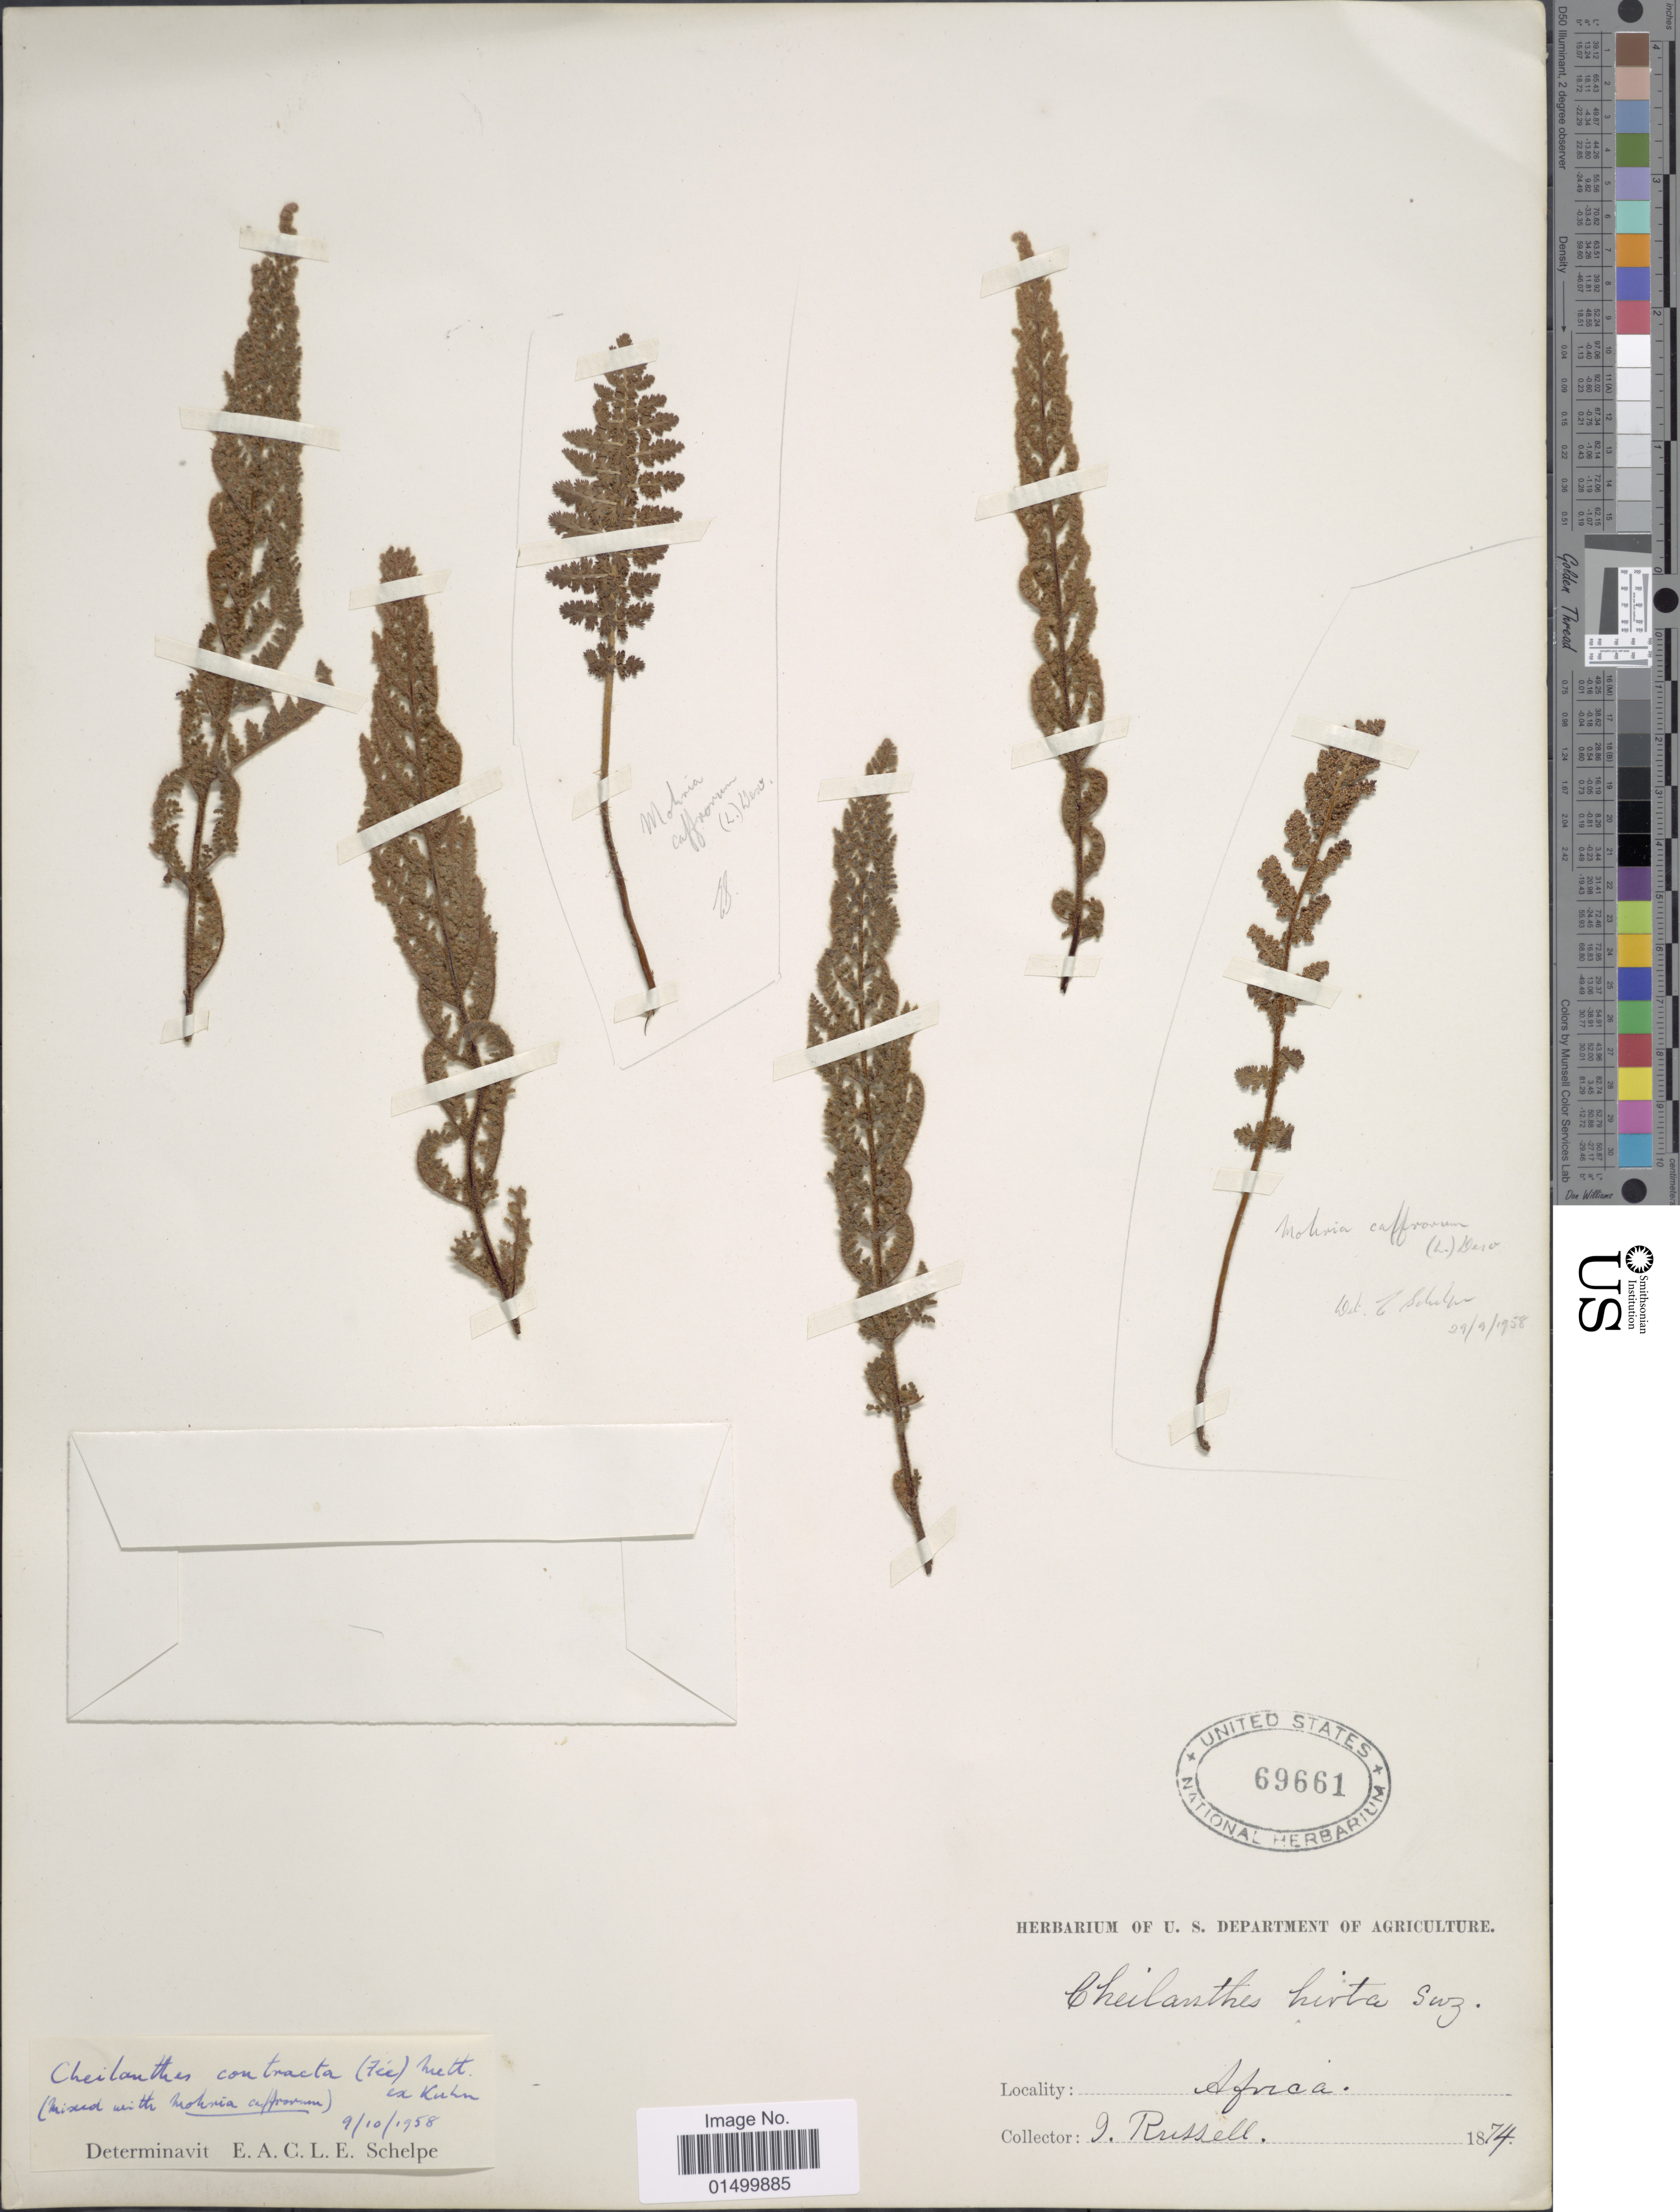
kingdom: Plantae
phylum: Tracheophyta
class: Polypodiopsida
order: Polypodiales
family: Pteridaceae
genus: Cheilanthes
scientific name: Cheilanthes contracta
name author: Kunze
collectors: J. Russell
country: South Africa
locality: Africa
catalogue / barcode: US 69661